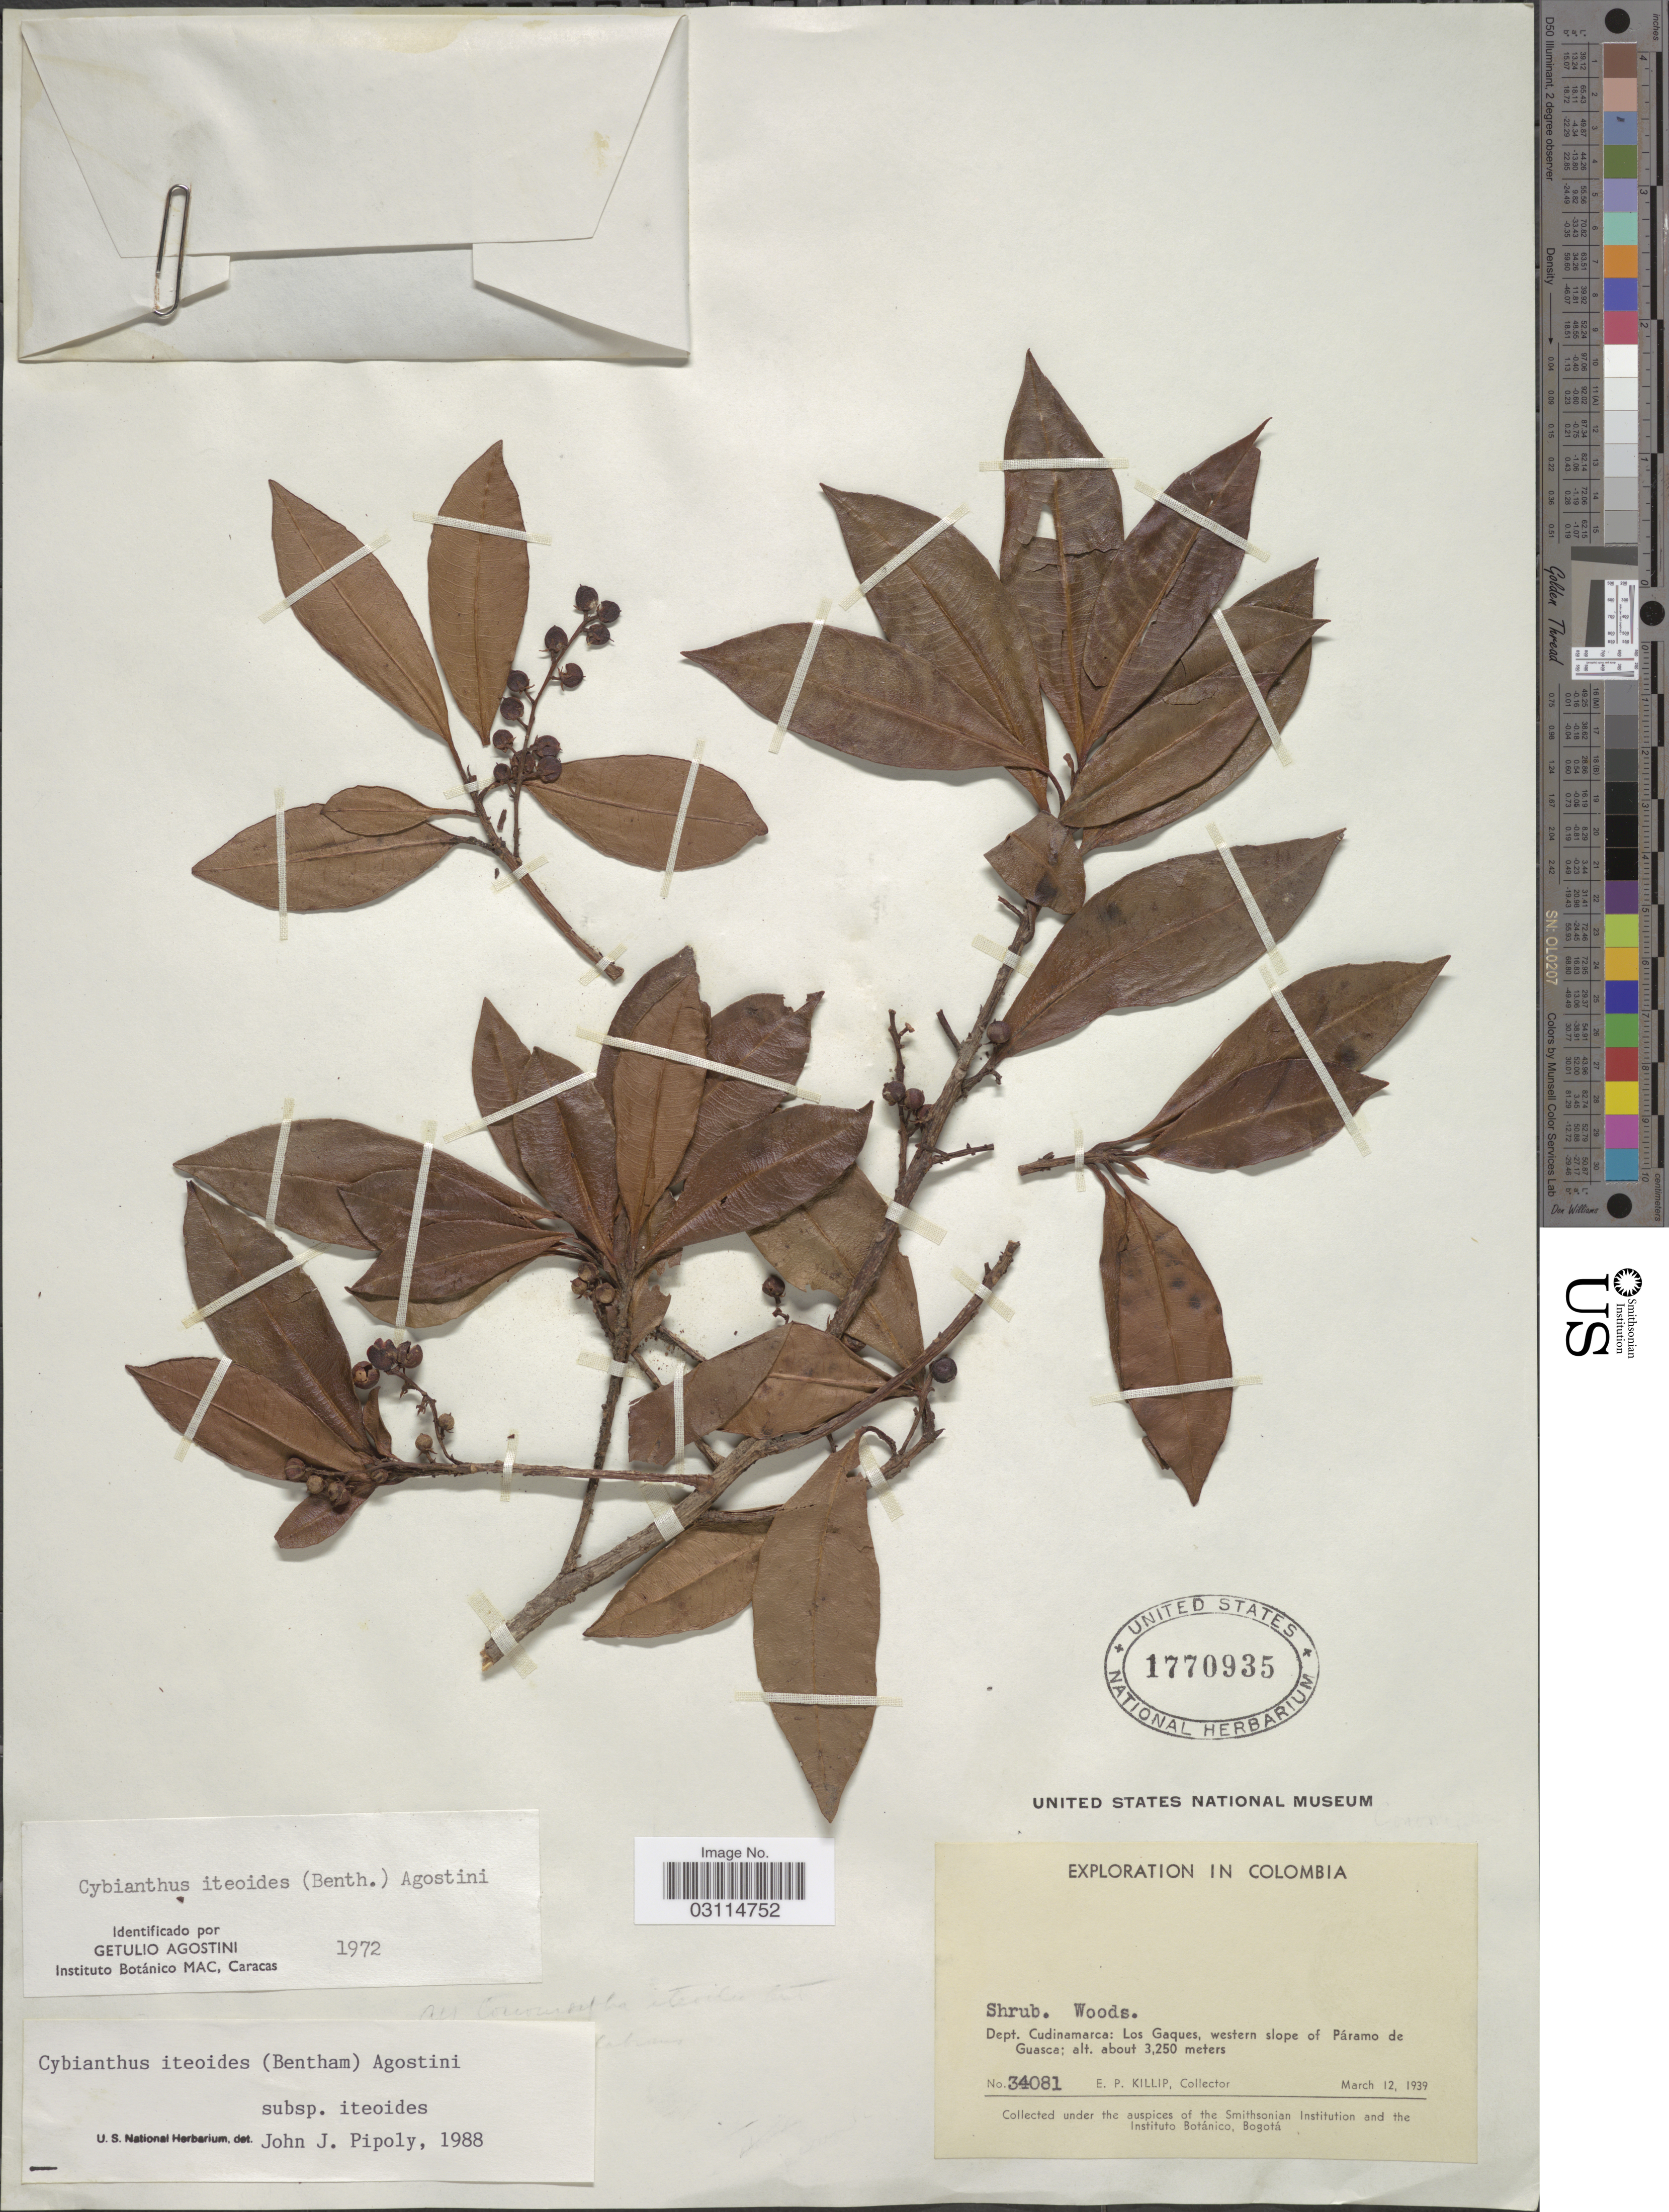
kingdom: Plantae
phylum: Tracheophyta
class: Magnoliopsida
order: Ericales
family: Primulaceae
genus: Cybianthus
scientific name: Cybianthus iteoides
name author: (Benth.) G. Agostini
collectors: E. P. Killip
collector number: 34081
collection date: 1939-03-12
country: Colombia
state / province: Cundinamarca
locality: Dept. Cundinamarca: Los Gaques, western slope of Páramo de Guasca.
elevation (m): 3250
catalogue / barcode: US 1770935